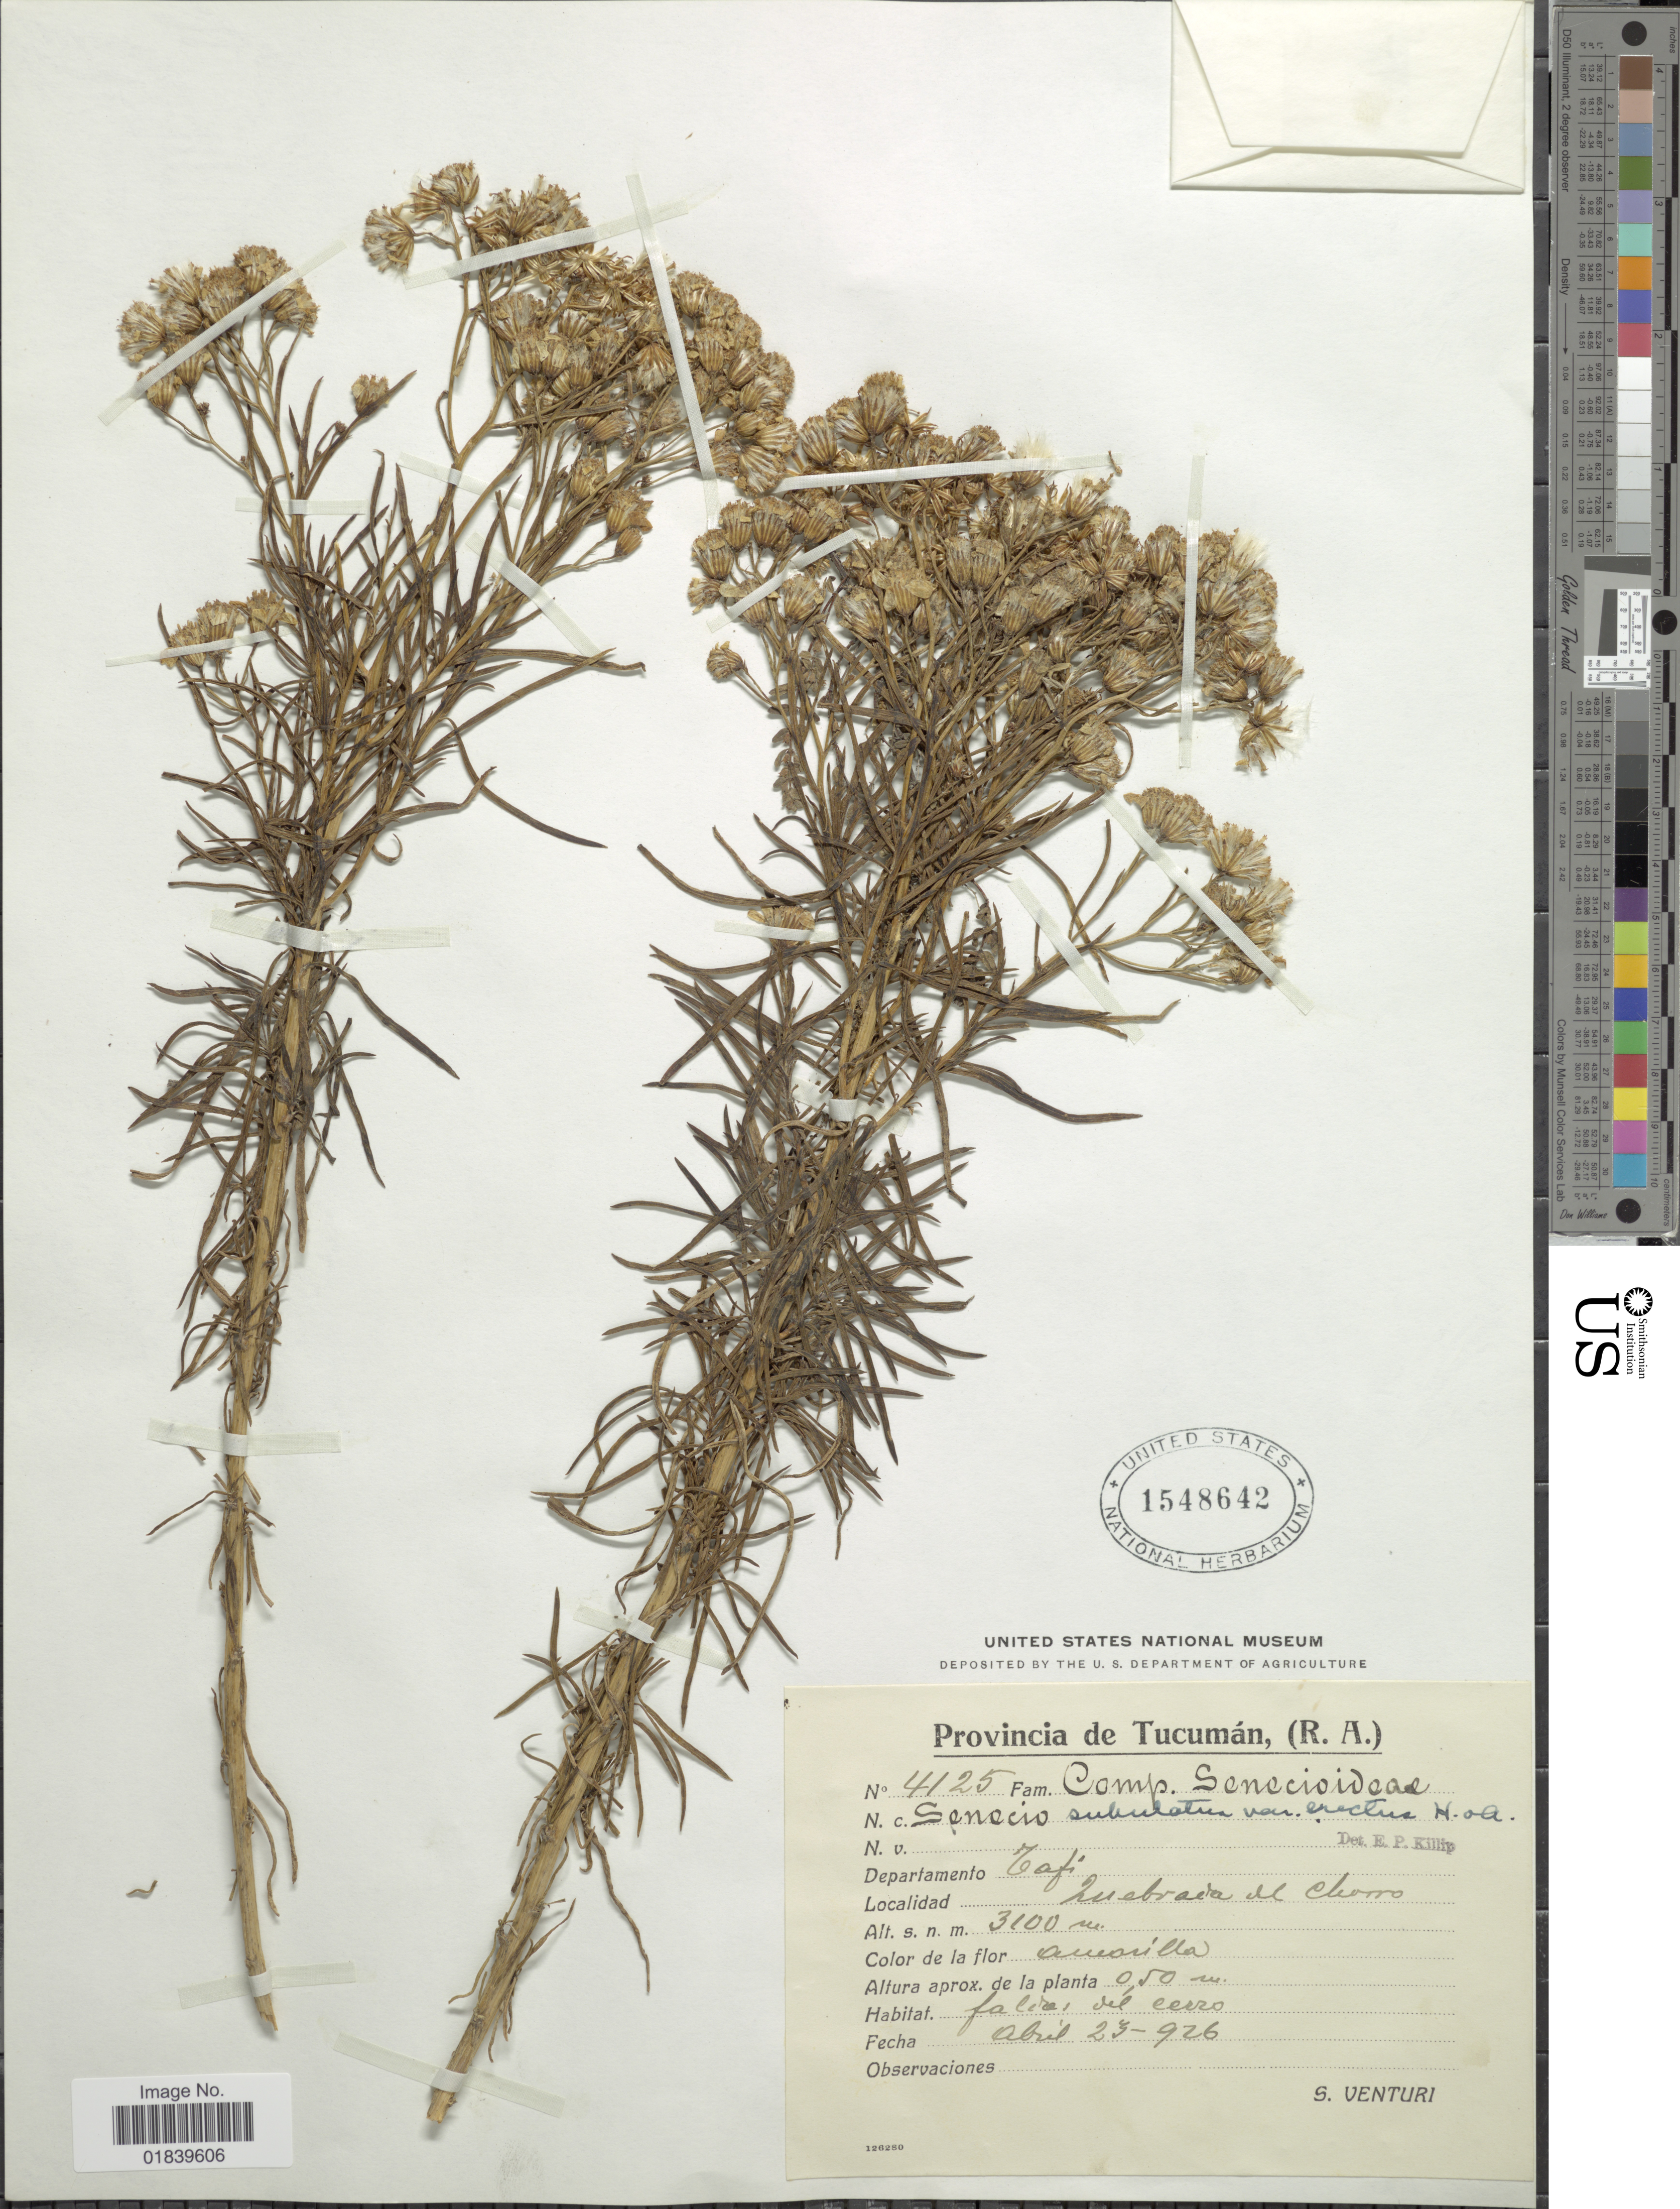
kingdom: Plantae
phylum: Tracheophyta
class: Magnoliopsida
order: Asterales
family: Asteraceae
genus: Senecio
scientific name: Senecio subulatus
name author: D. Don ex Hook. & Arn.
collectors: S. Venturi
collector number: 4125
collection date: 1926-04-23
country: Argentina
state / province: Tucumán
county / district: Tafí Viejo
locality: Quebrada del Chorro.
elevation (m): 3100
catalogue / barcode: US 1548642